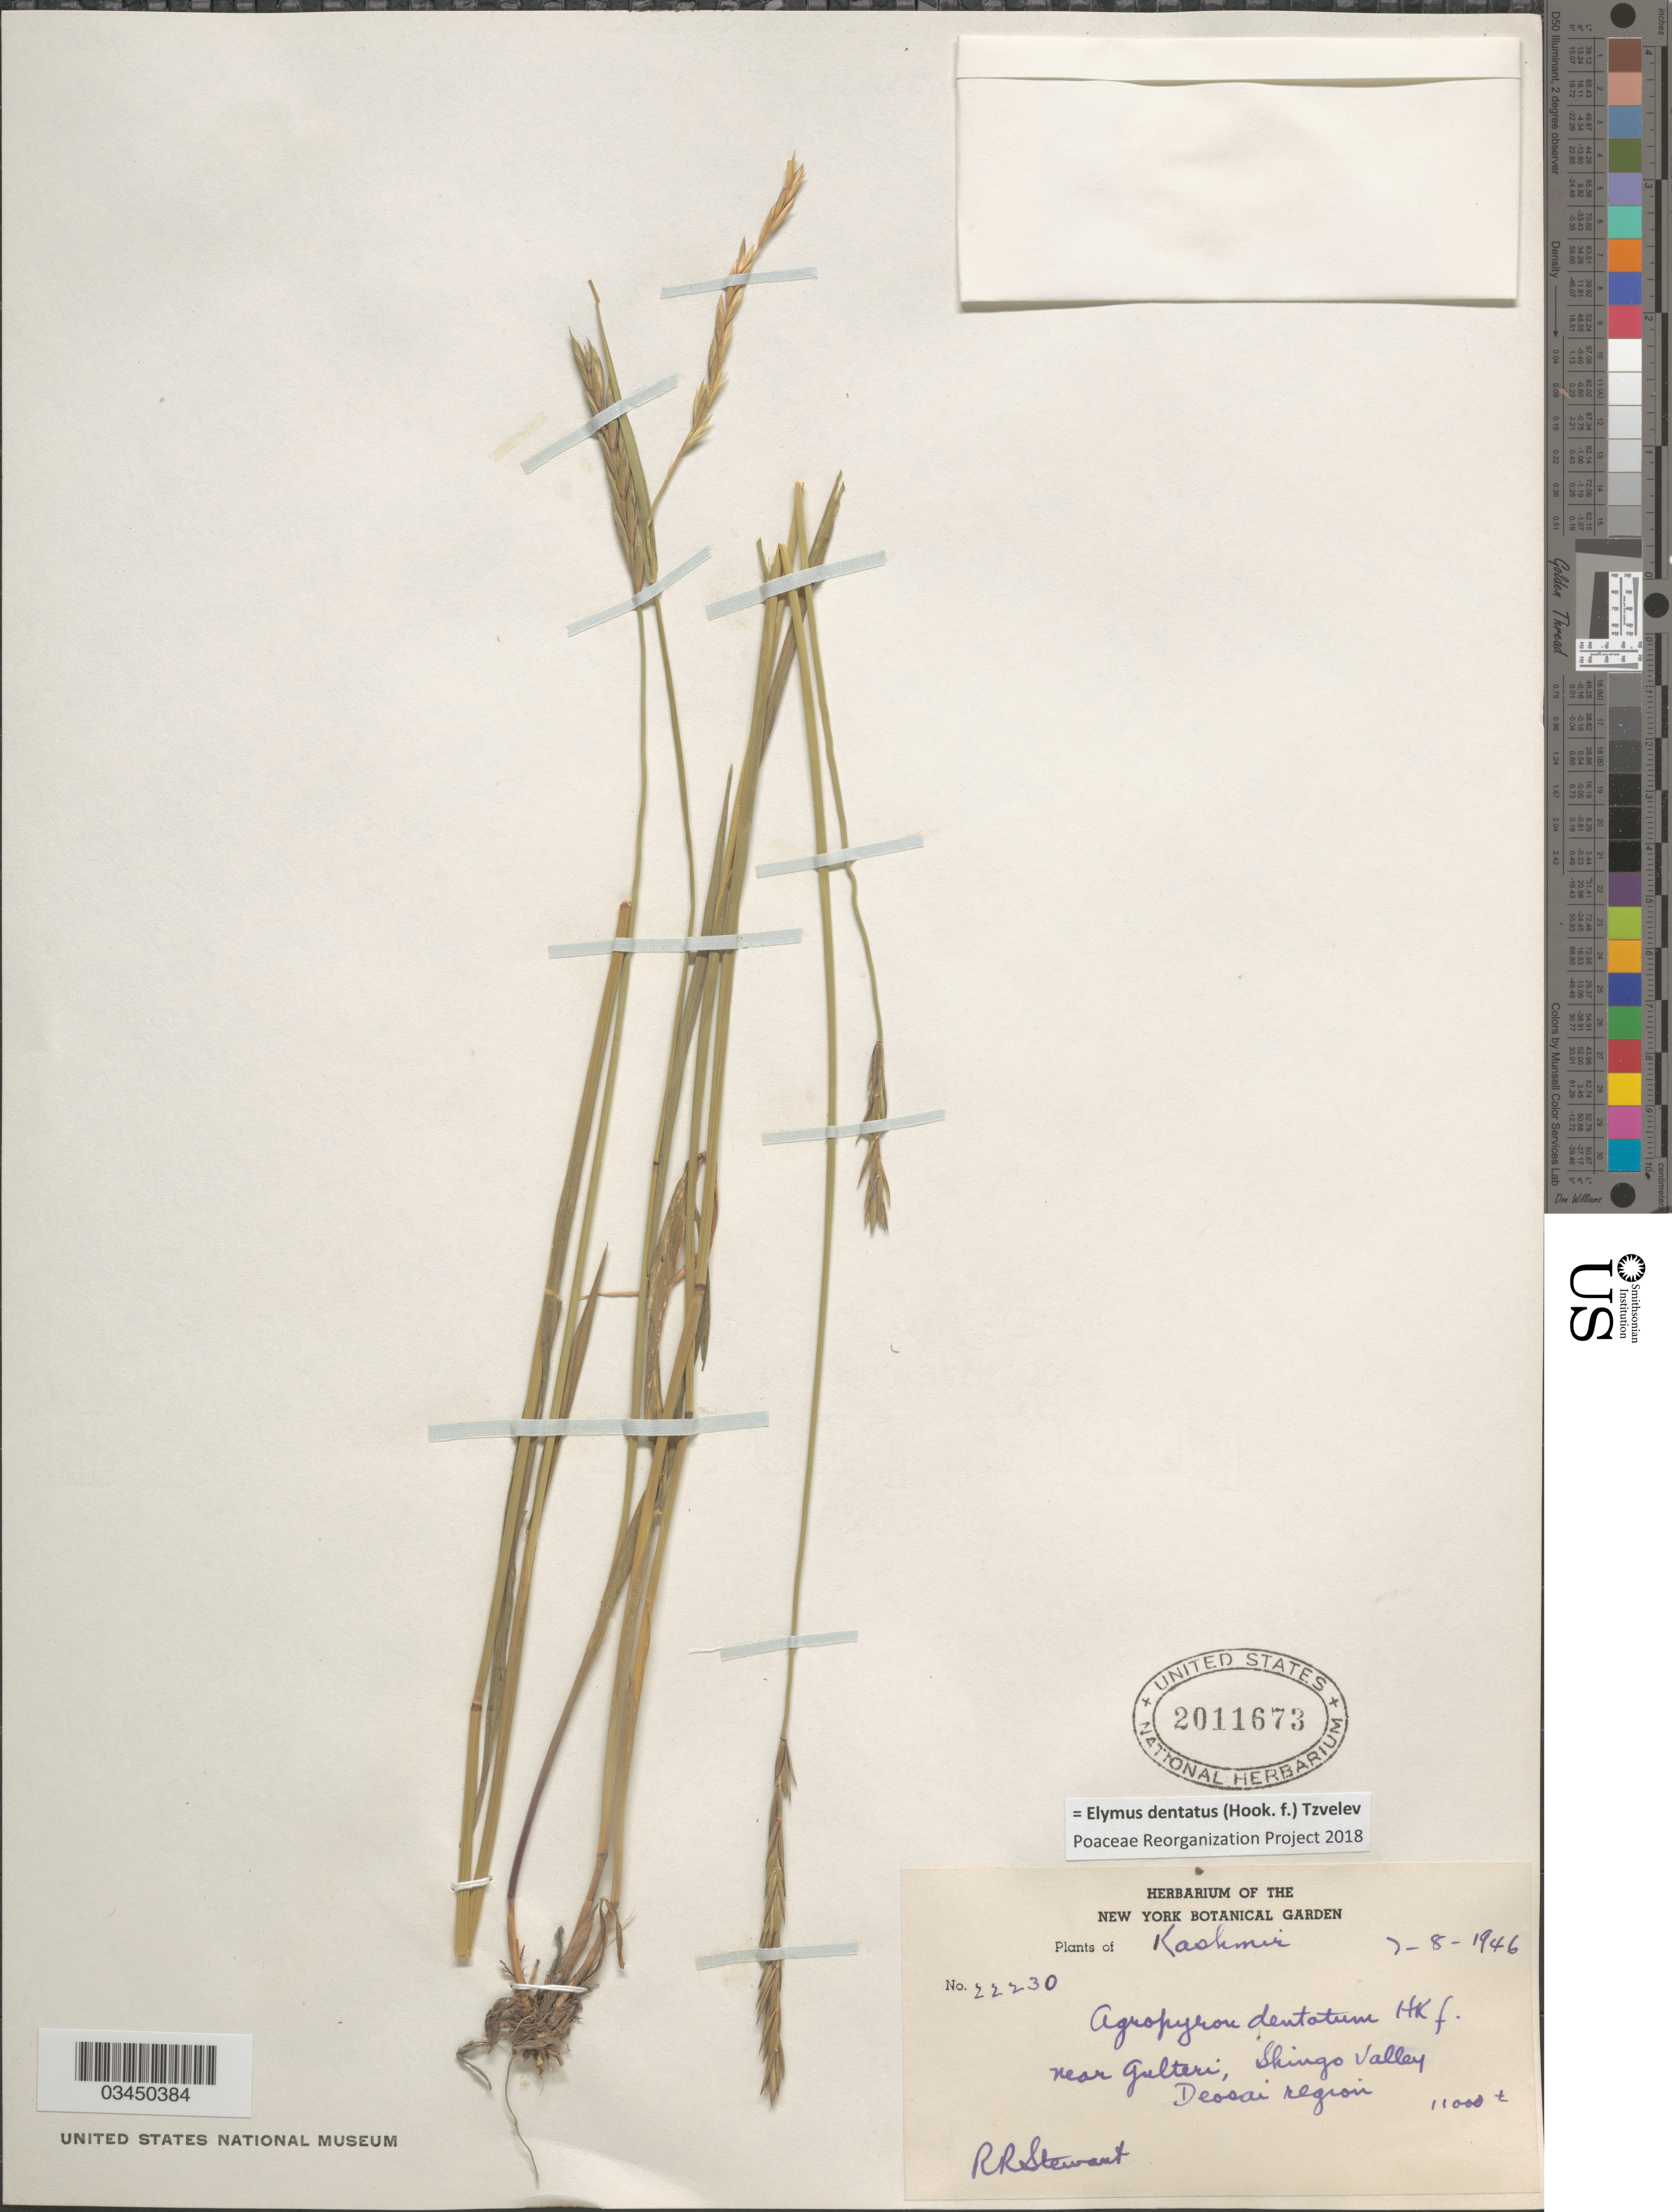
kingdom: Plantae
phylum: Tracheophyta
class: Liliopsida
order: Poales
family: Poaceae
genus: Elymus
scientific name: Elymus dentatus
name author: (Hook. f.) Tzvelev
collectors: R. Stewart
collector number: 22230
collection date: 1946-08-07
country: India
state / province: Jammu and Kashmir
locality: Kashmir. Near Gulteri, Shingo Valley. Deosai region.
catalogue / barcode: US 2011673